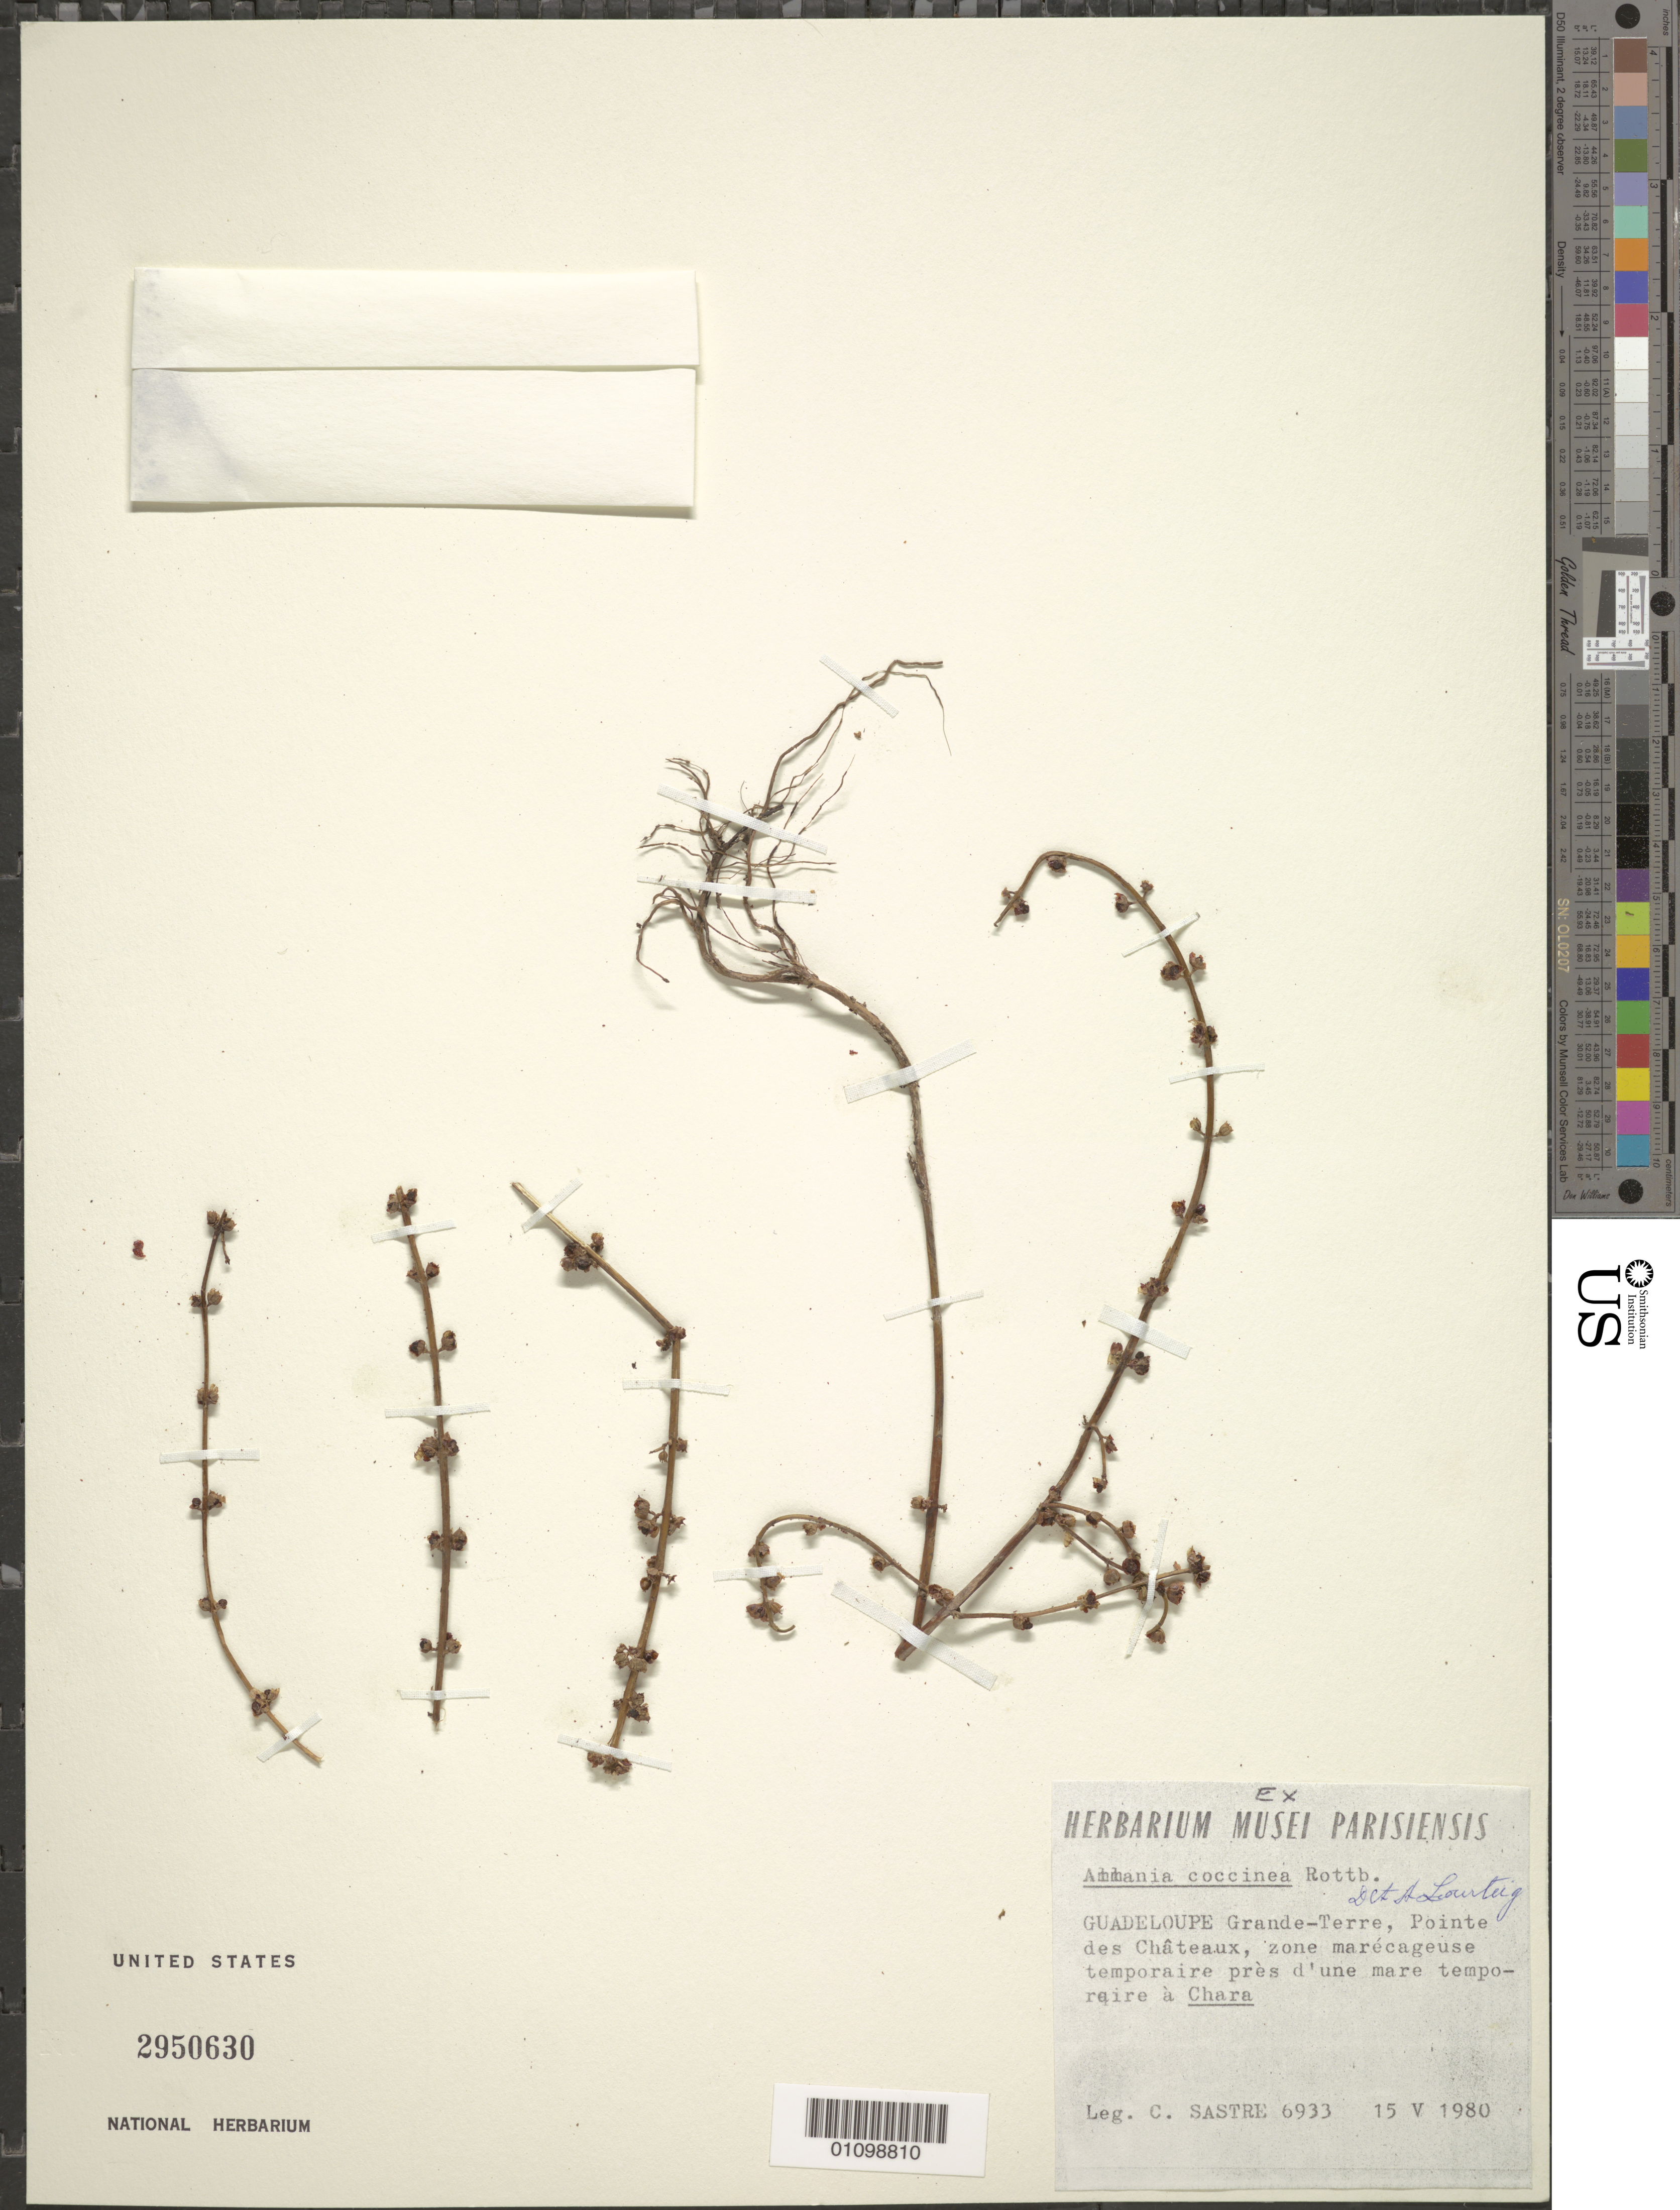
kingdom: Plantae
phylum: Tracheophyta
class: Magnoliopsida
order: Myrtales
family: Lythraceae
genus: Ammannia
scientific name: Ammannia coccinea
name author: Rottb.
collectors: C. H. L. Sastre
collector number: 6933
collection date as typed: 15 May 1980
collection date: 1980-05-15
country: Guadeloupe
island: Grande Terre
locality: Pointe des Chateaux, zone marecageuse temporaire pres d'une mare temporaire a Chara.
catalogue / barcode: US 2950630